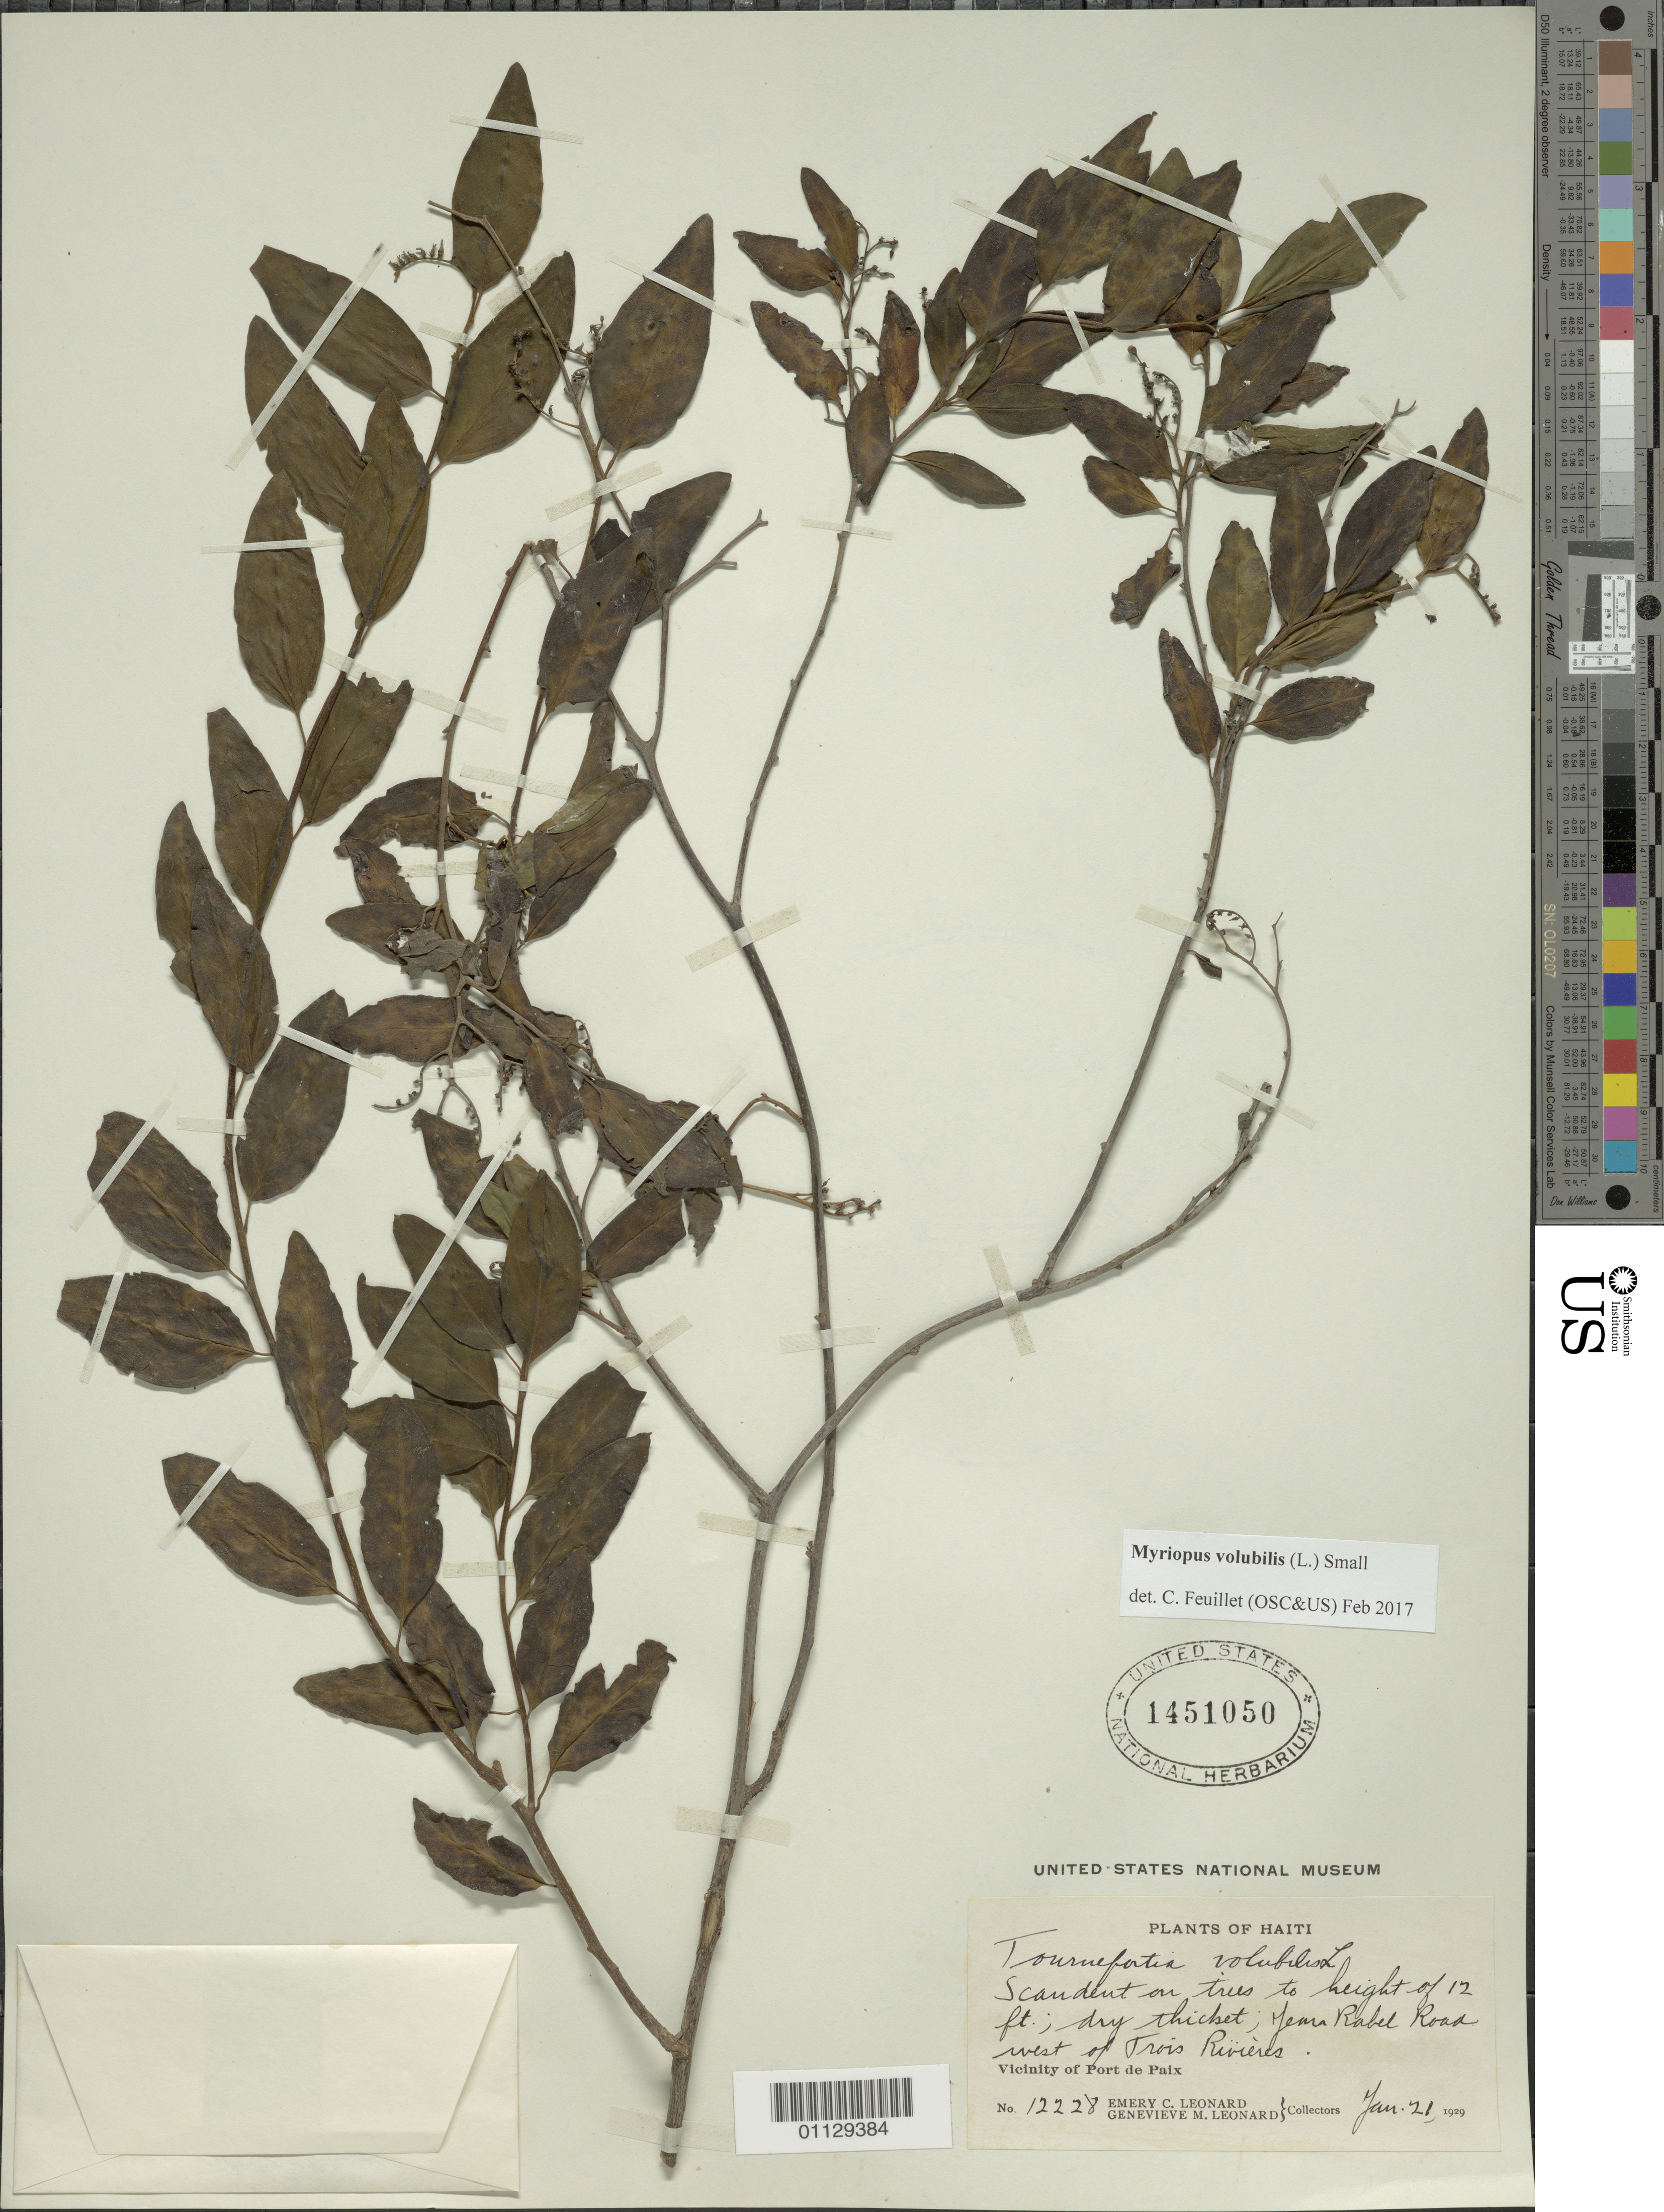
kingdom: Plantae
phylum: Tracheophyta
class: Magnoliopsida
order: Boraginales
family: Heliotropiaceae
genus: Myriopus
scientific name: Myriopus volubilis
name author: (L.) Small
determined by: Feuillet, C.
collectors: E. C. Leonard & G. M. Leonard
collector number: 12228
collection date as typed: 21 Jan 1929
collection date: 1929-01-21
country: Haiti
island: Hispaniola I.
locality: Port de Paix vicinity, Jean Rabel Road, W of Trois Rivieres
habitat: Dry thicket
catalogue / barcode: US 1451050